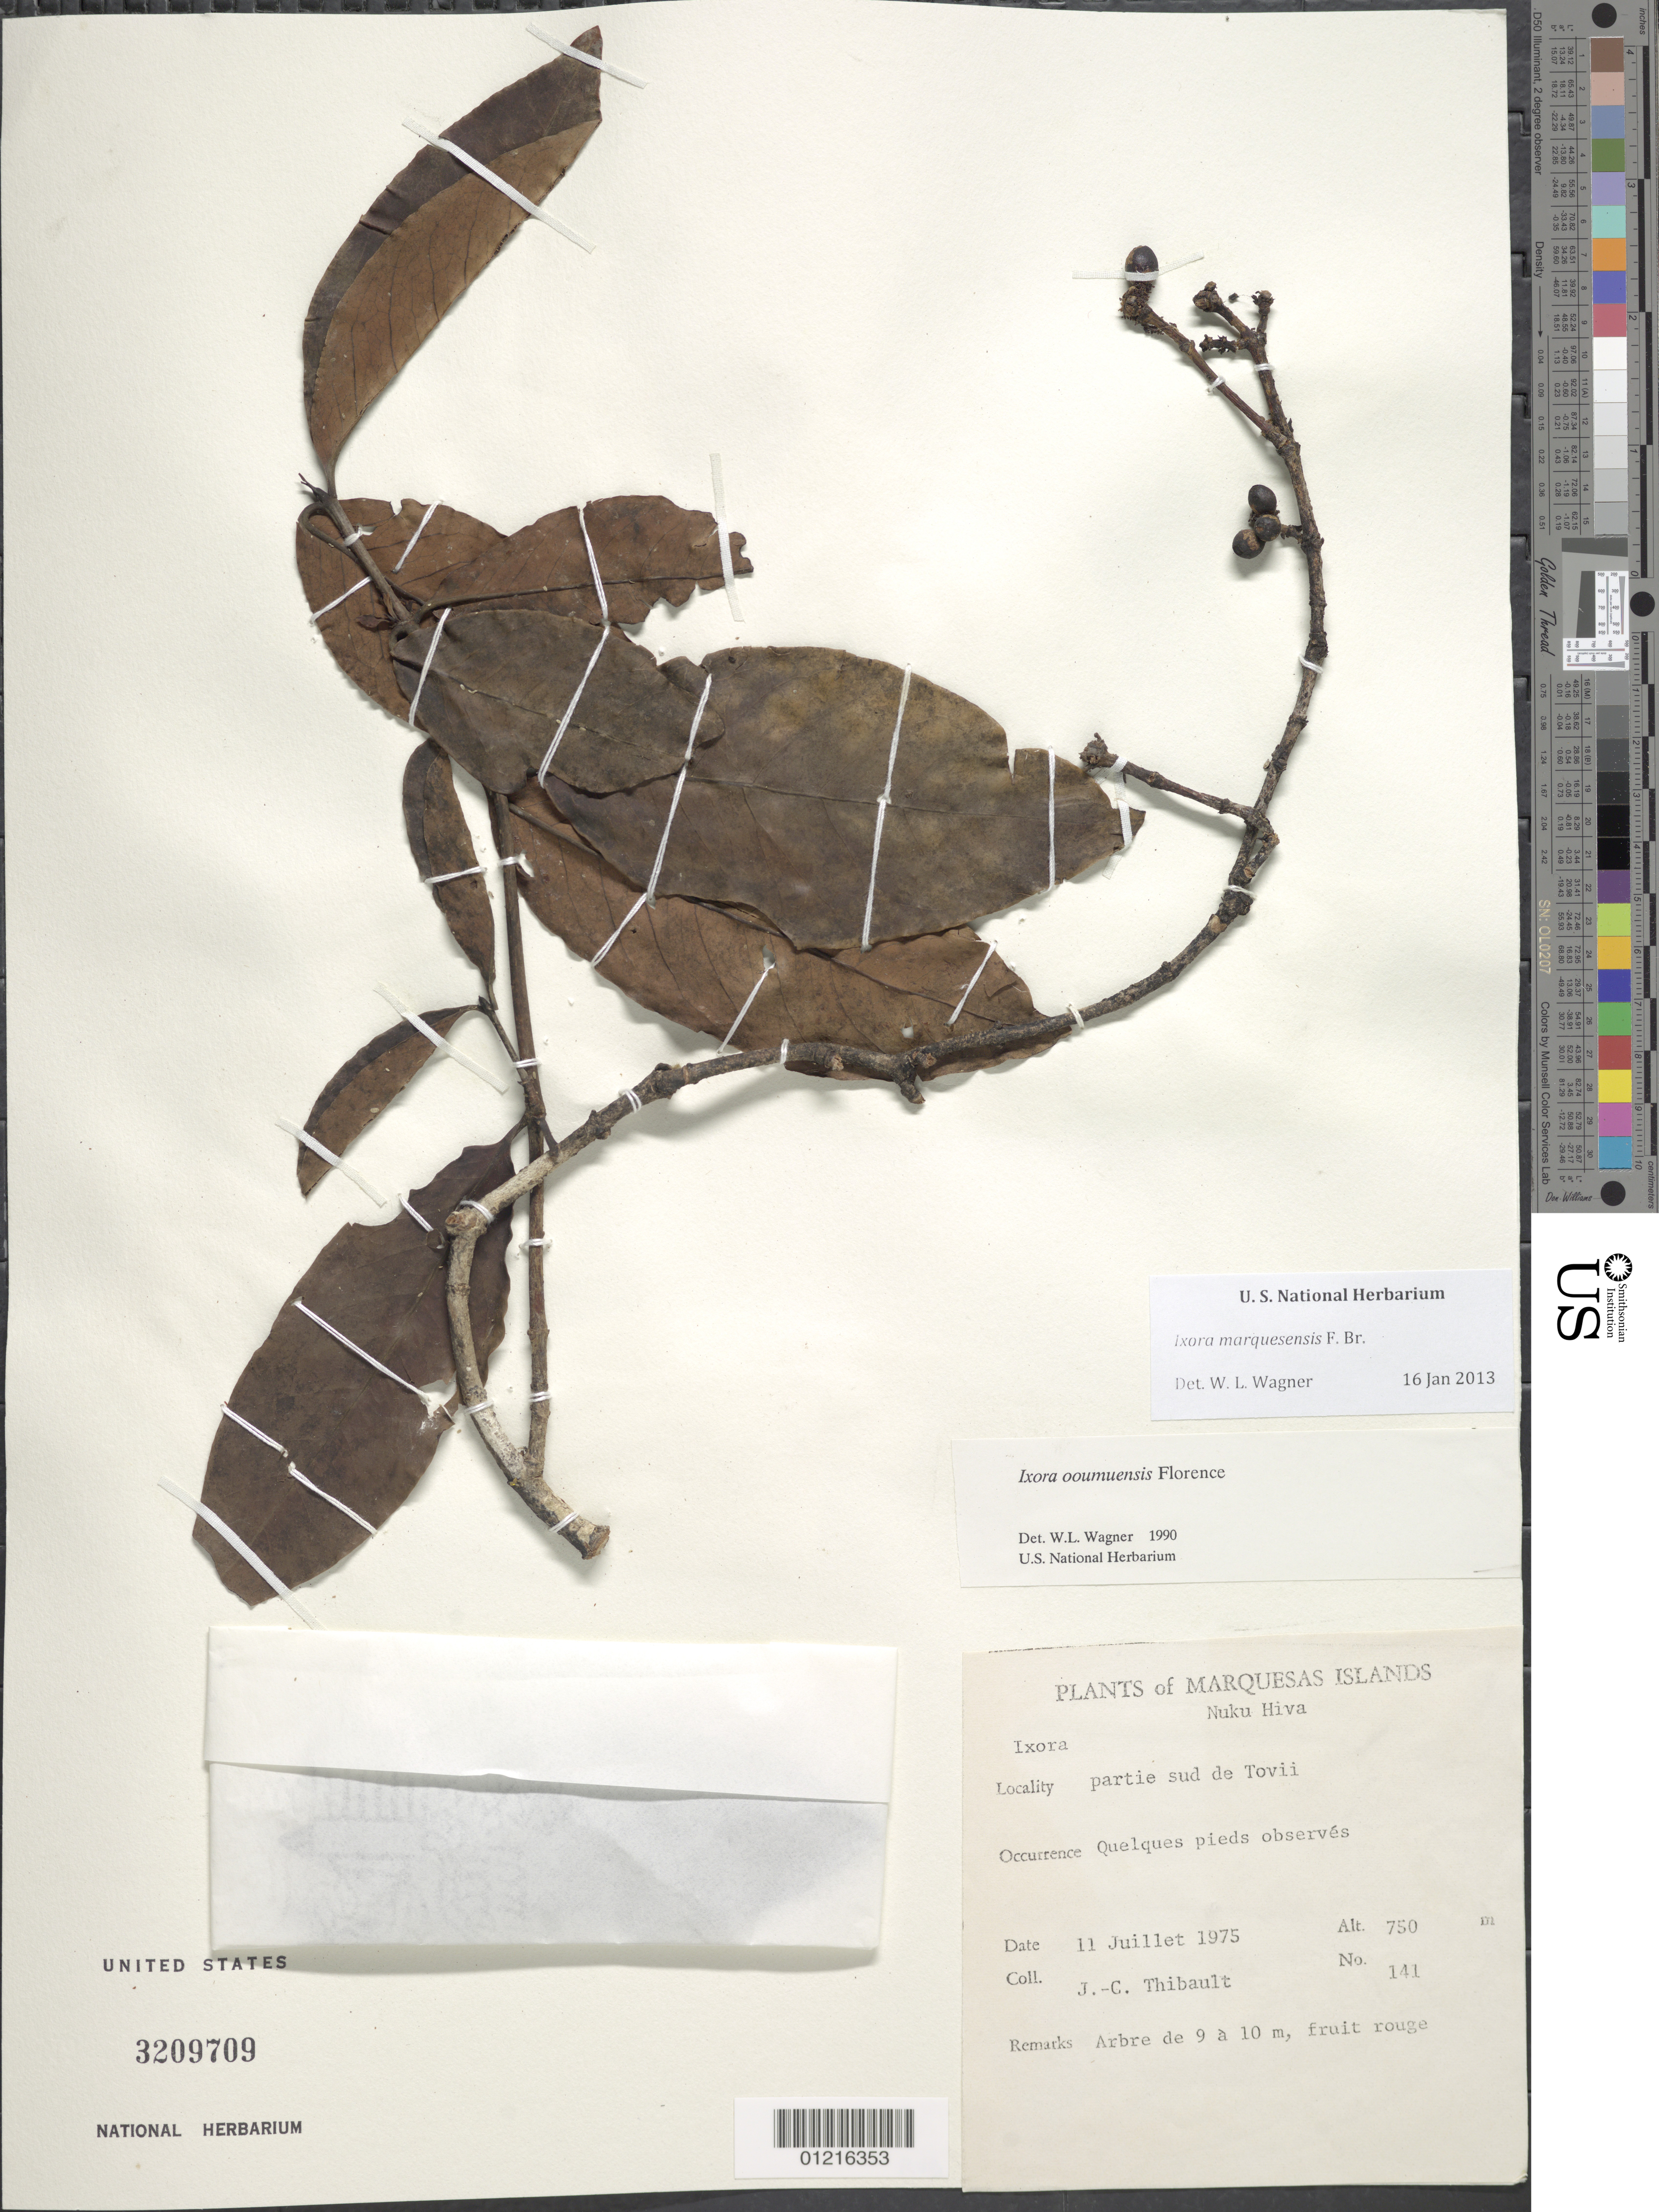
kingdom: Plantae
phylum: Tracheophyta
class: Magnoliopsida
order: Gentianales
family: Rubiaceae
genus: Ixora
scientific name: Ixora marquesensis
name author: F. Br.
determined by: Lorence, David H.; Wagner, W. H.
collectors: J. Thibault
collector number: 141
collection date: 1975-07-11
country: French Polynesia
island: Nuku Hiva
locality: Partie S de Toovii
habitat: Quelques pieds observés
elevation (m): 750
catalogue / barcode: US 3209709